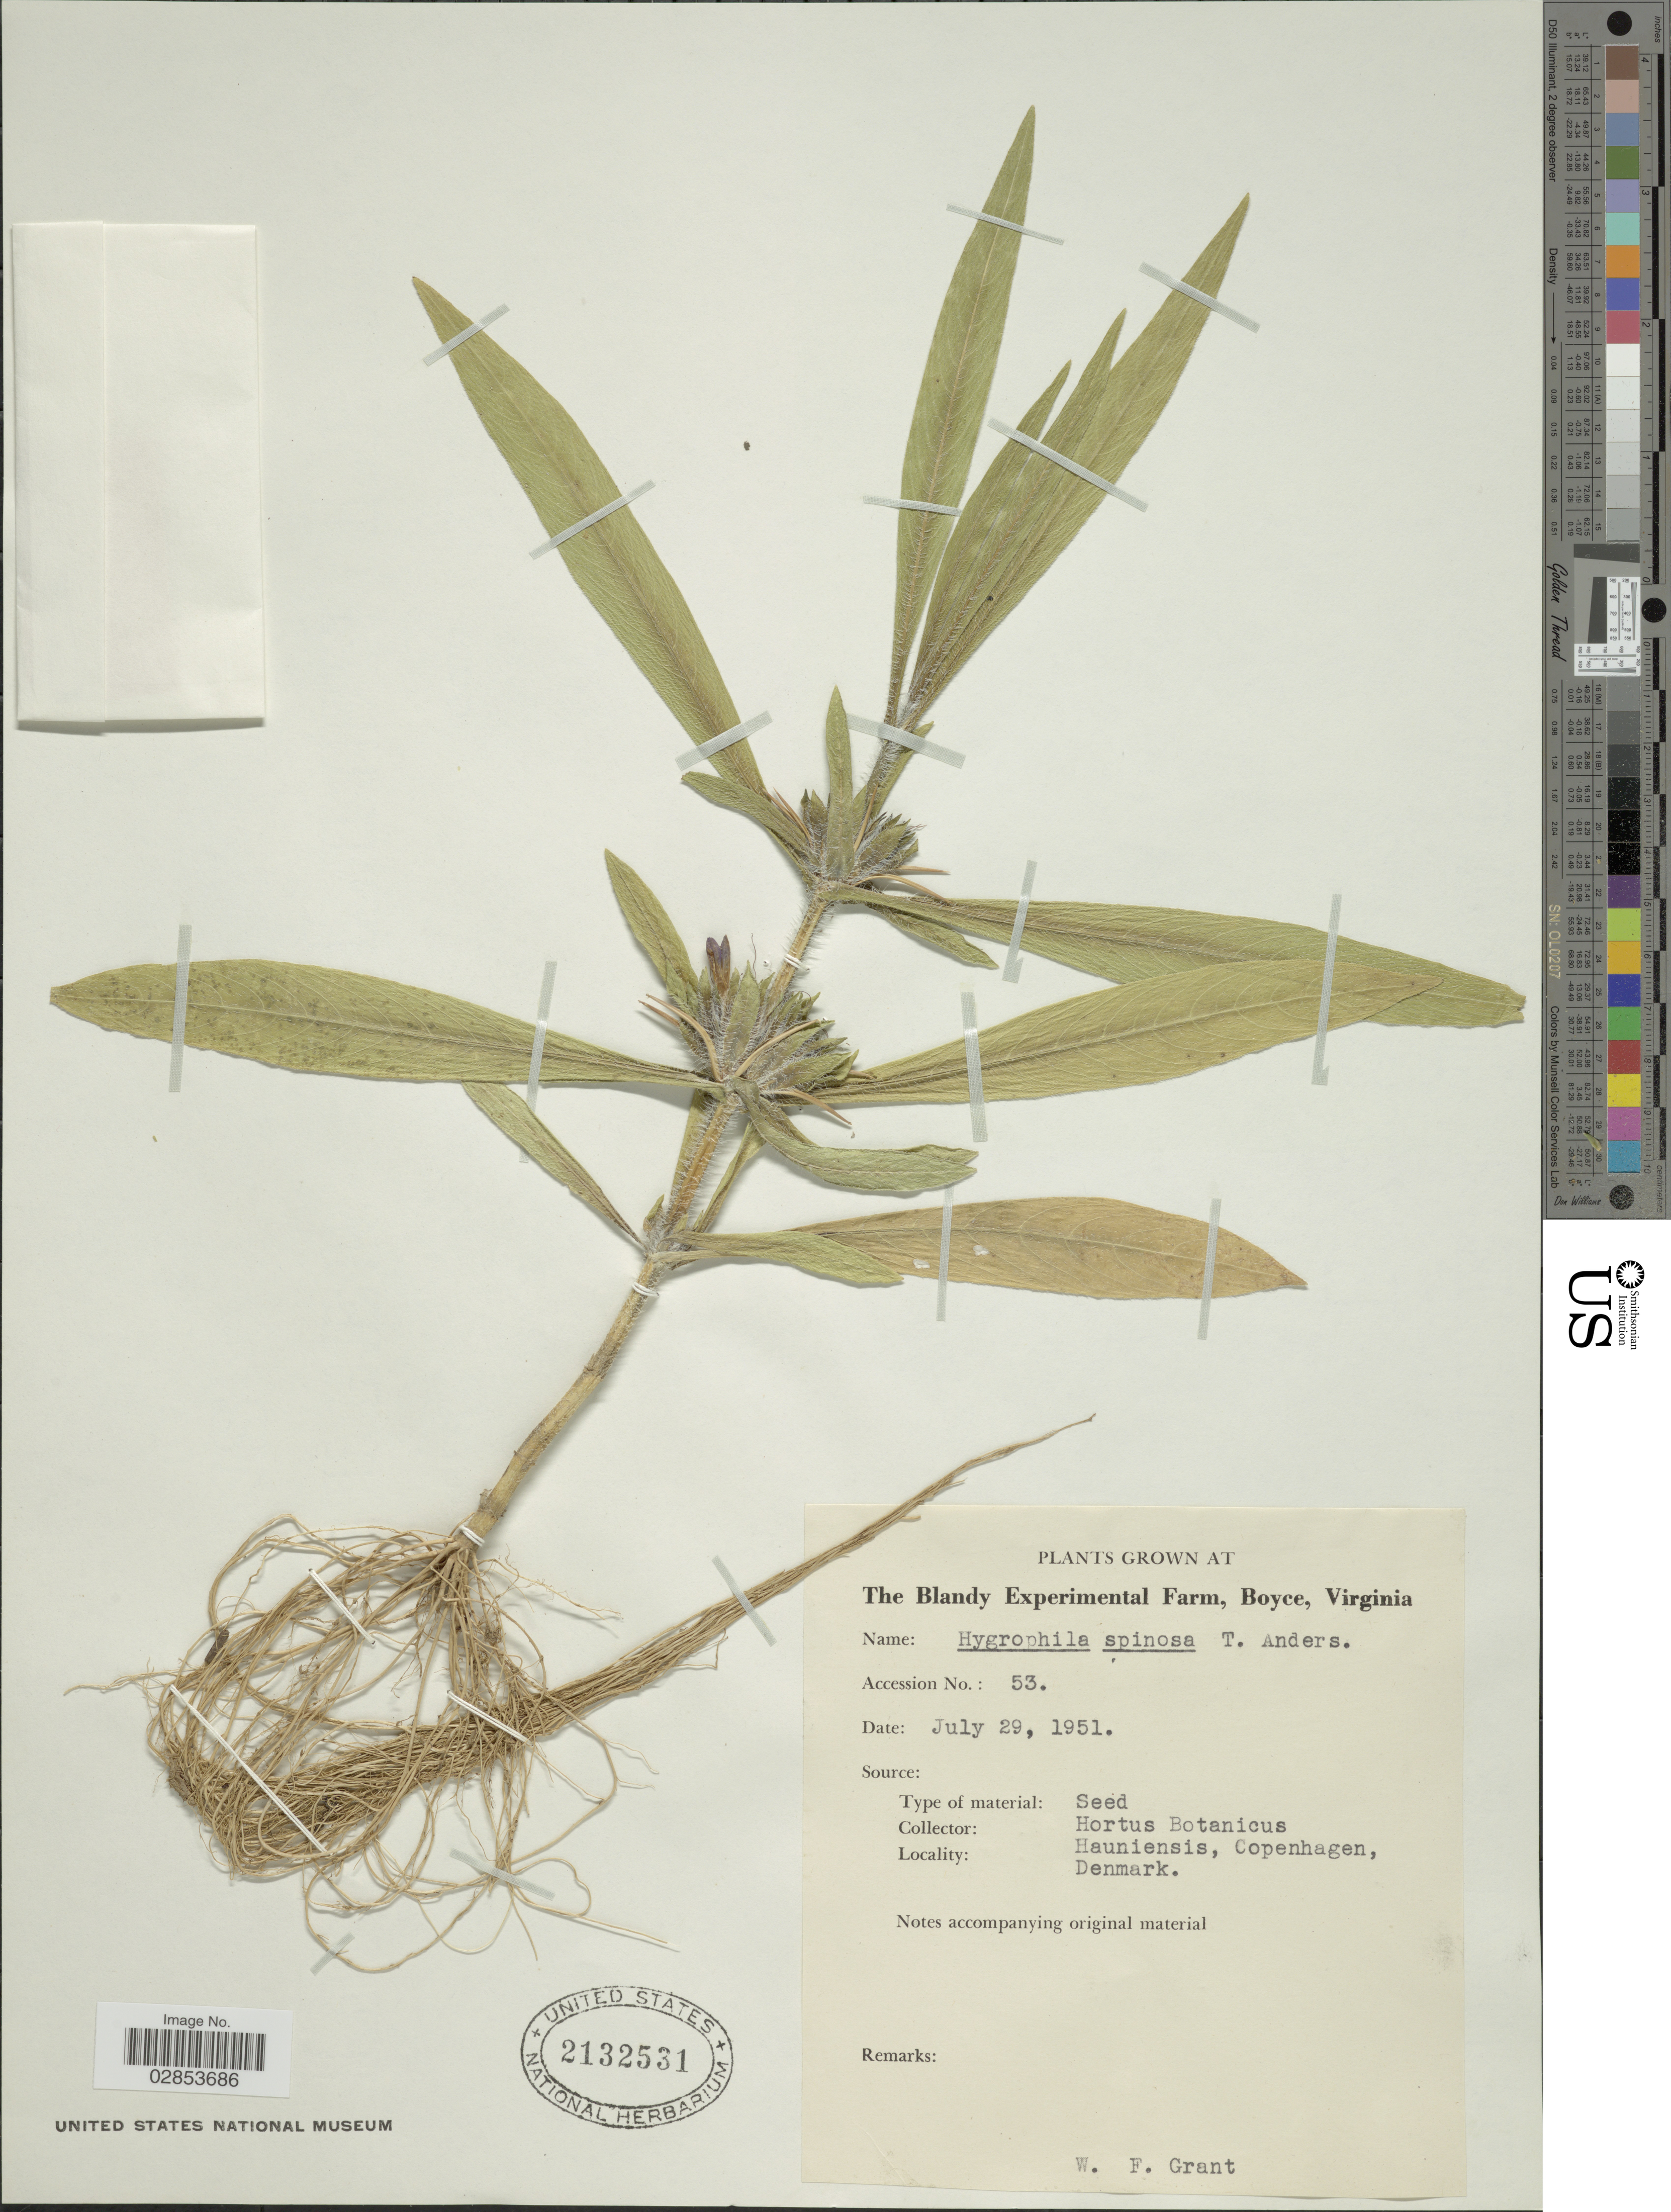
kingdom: Plantae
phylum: Tracheophyta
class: Magnoliopsida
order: Lamiales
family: Acanthaceae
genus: Hygrophila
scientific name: Hygrophila spinosa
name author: T. Anderson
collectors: W. Grant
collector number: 53?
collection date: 1951-07-29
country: United States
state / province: Virginia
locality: The Blandy Experimental Farm, Boyce, Virginia.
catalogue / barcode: US 2132531